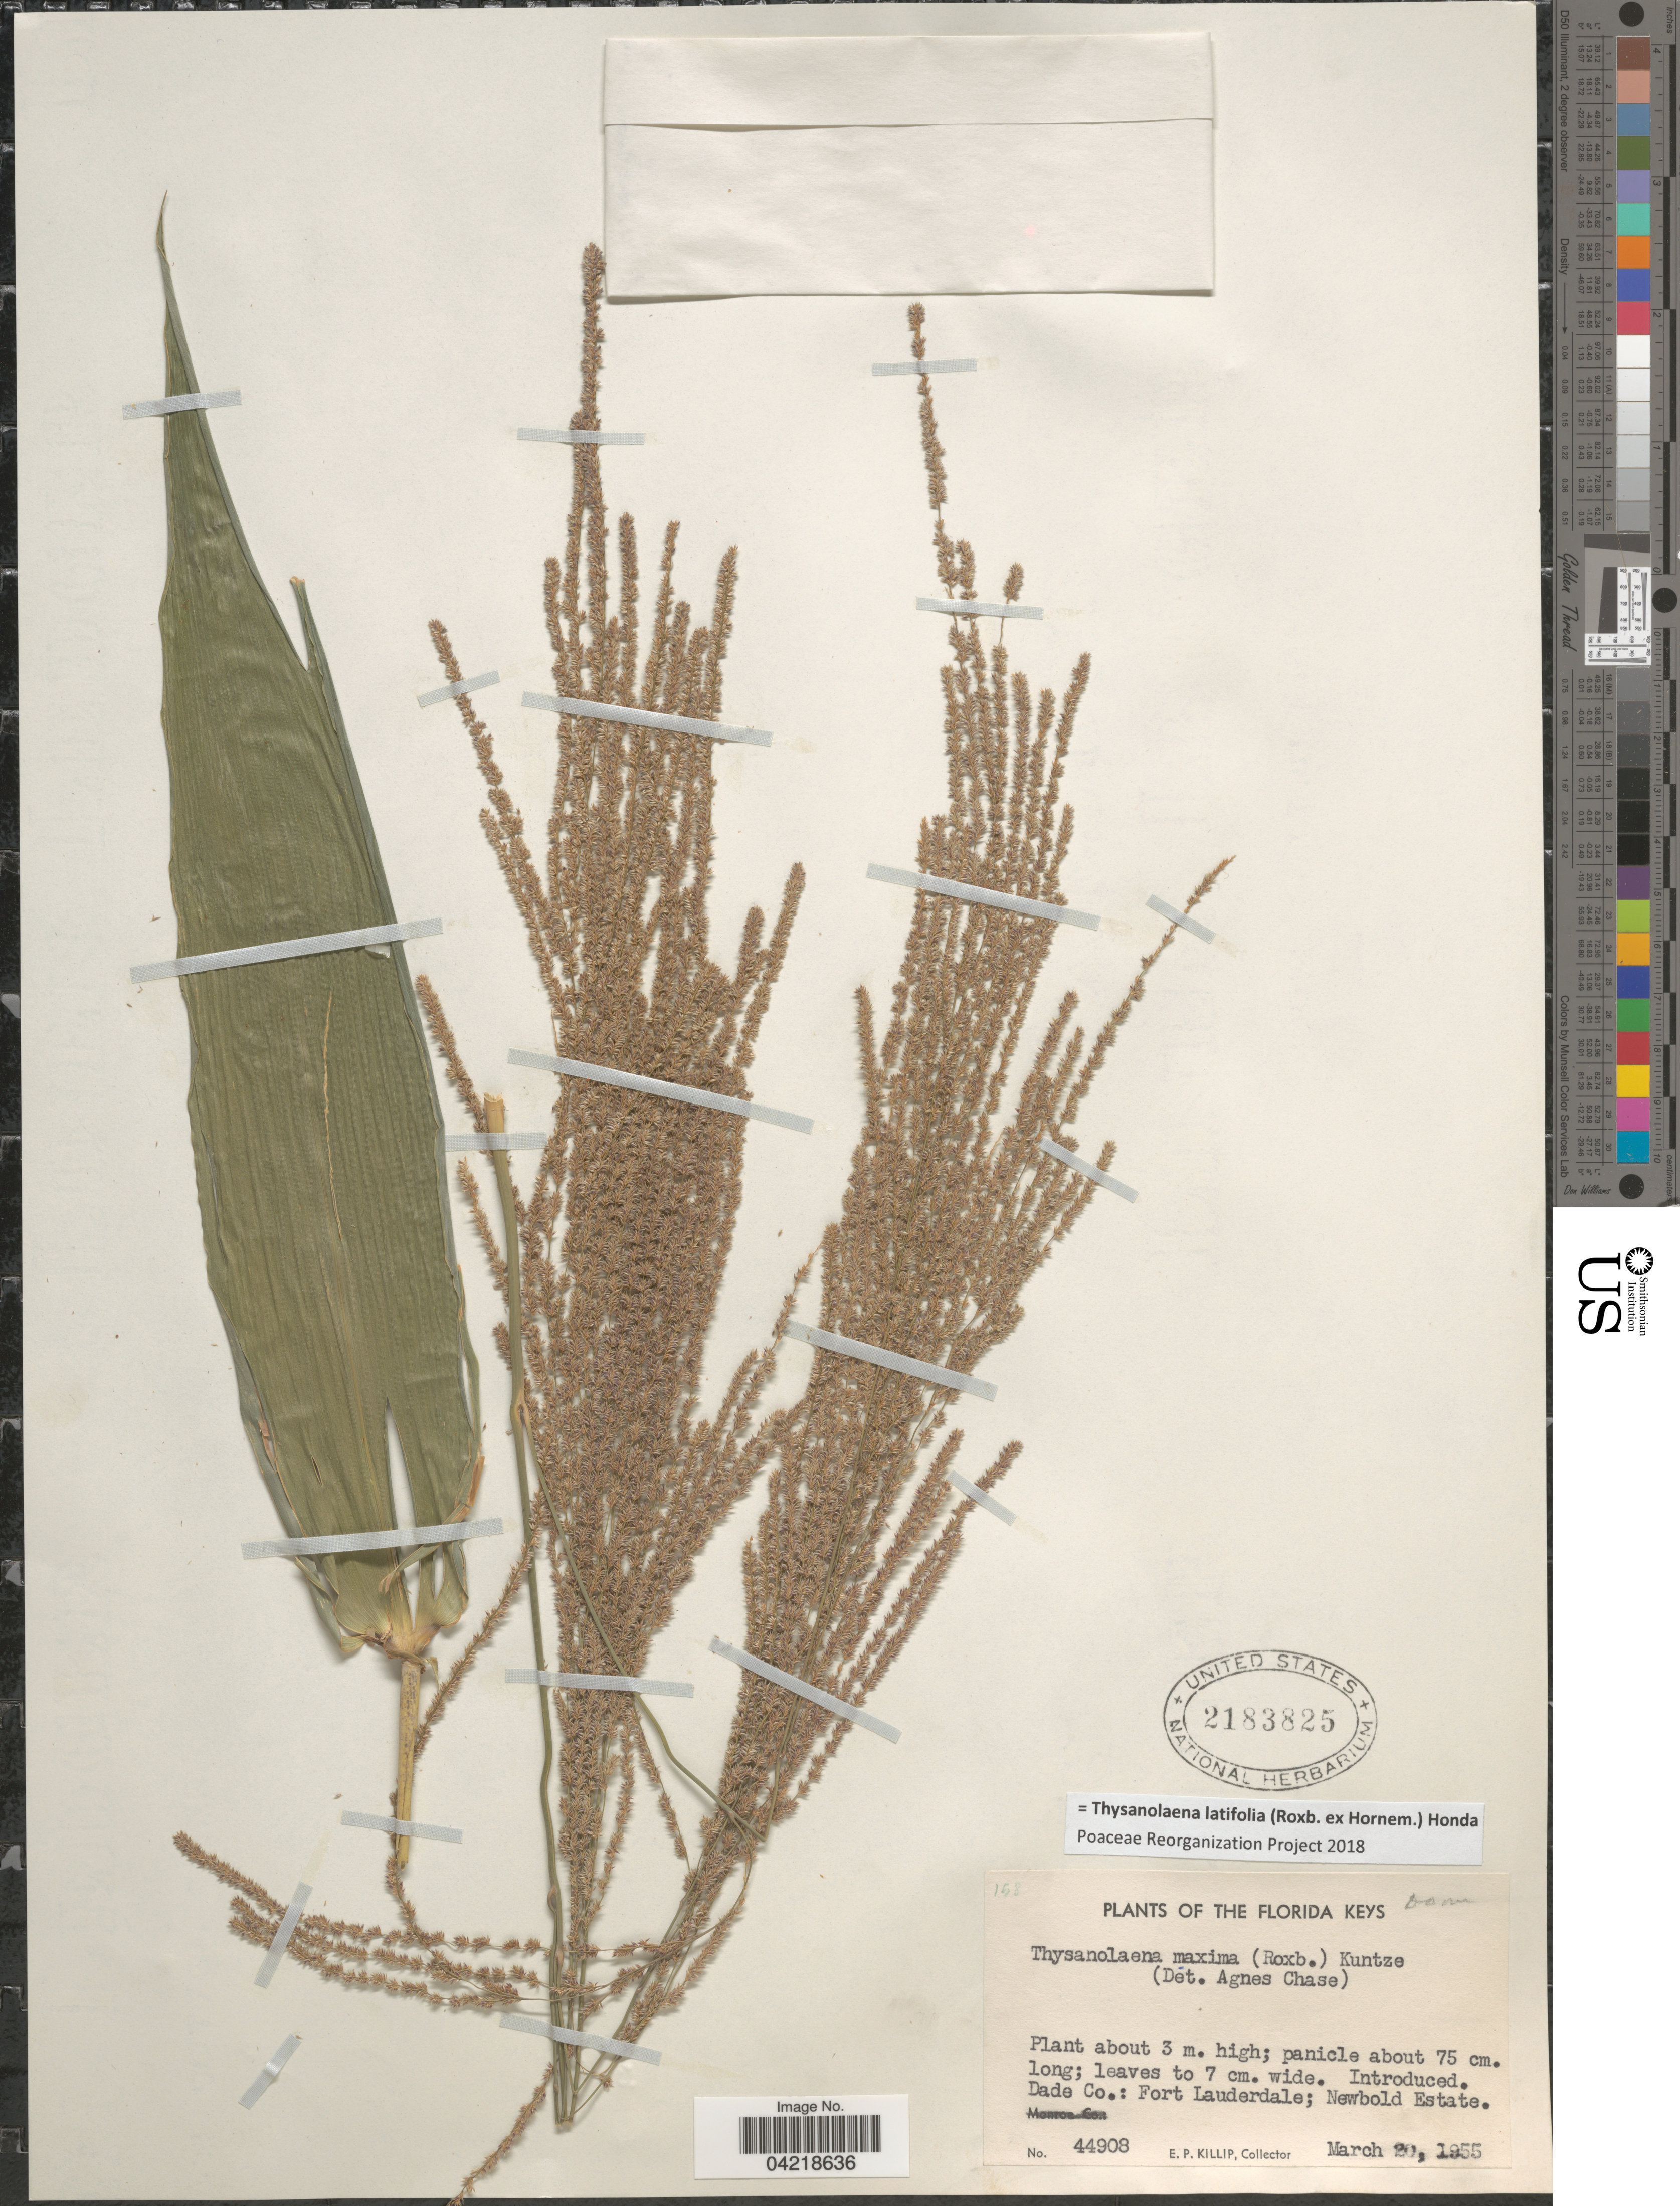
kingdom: Plantae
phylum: Tracheophyta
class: Liliopsida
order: Poales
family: Poaceae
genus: Thysanolaena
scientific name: Thysanolaena latifolia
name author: (Roxb. ex Hornem.) Honda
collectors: E. P. Killip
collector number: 44908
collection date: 1955-03-20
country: United States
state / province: Florida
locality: The Florida Keys. Dade Co.: Fort Lauderdale; Newbold Estate.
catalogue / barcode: US 2183825